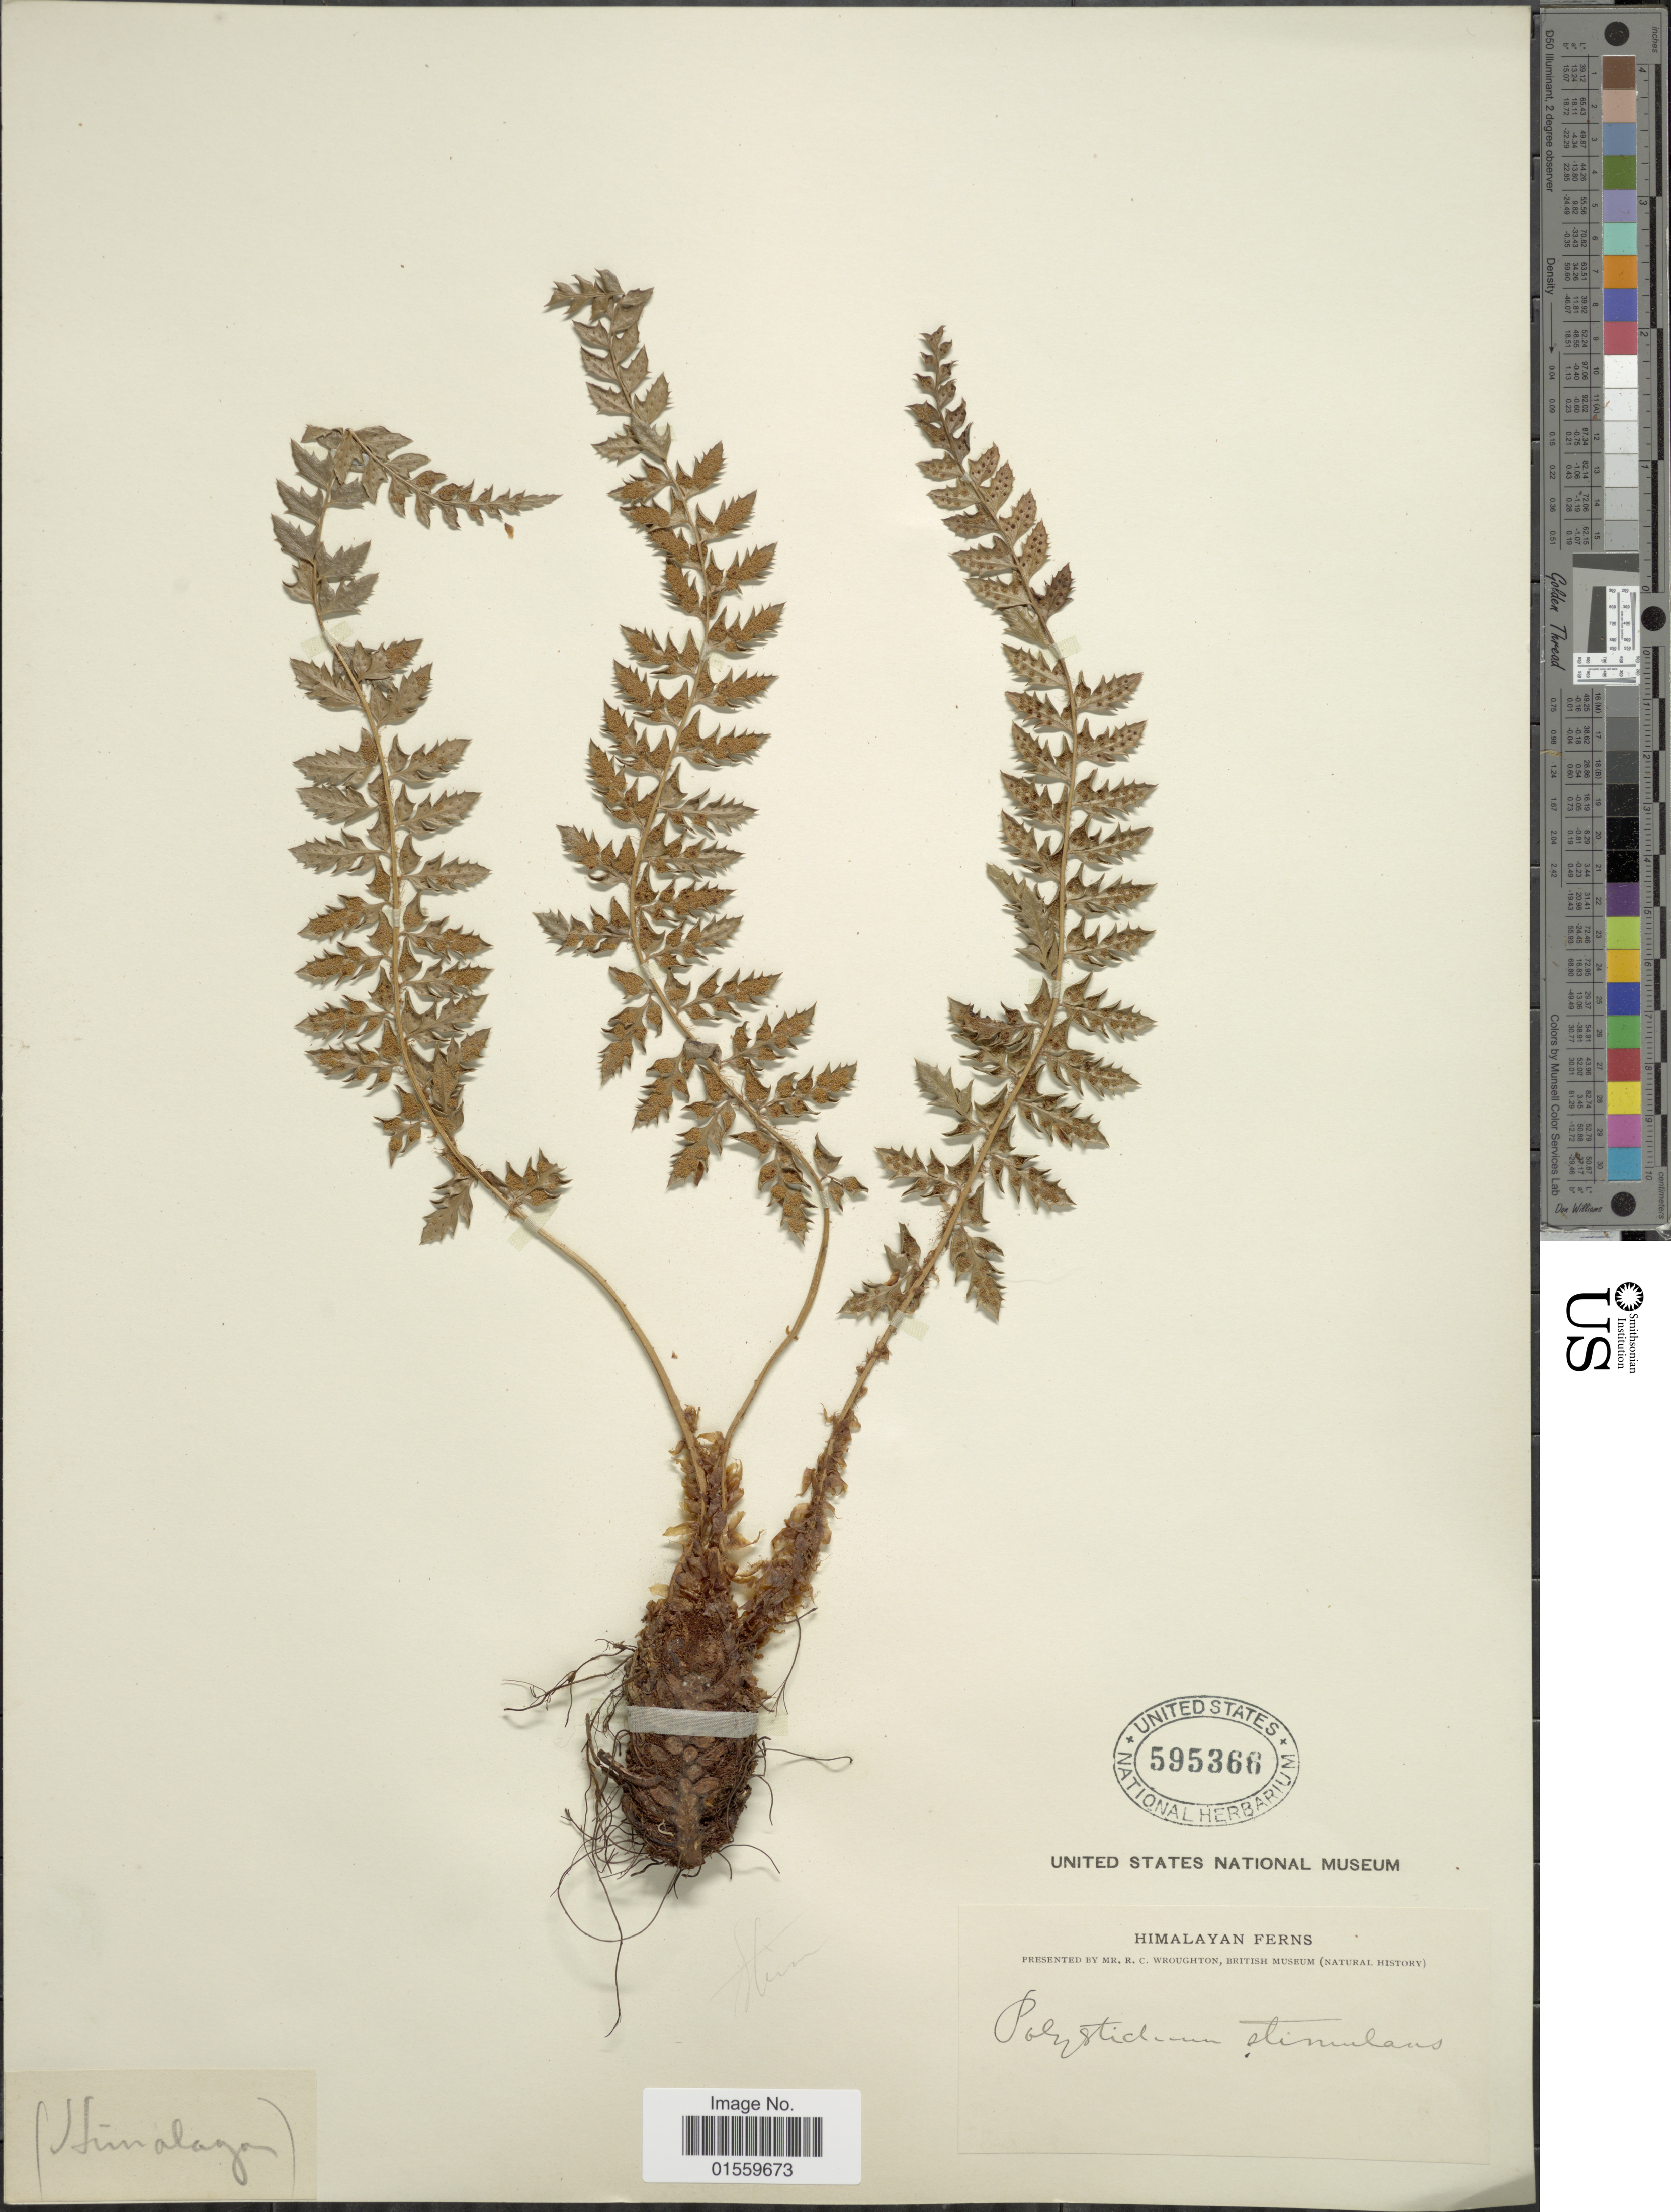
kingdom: Plantae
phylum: Tracheophyta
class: Polypodiopsida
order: Polypodiales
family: Dryopteridaceae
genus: Polystichum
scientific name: Polystichum stimulans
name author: (Kunze ex Mett.) Bedd.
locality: Himalaya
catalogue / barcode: US 595366